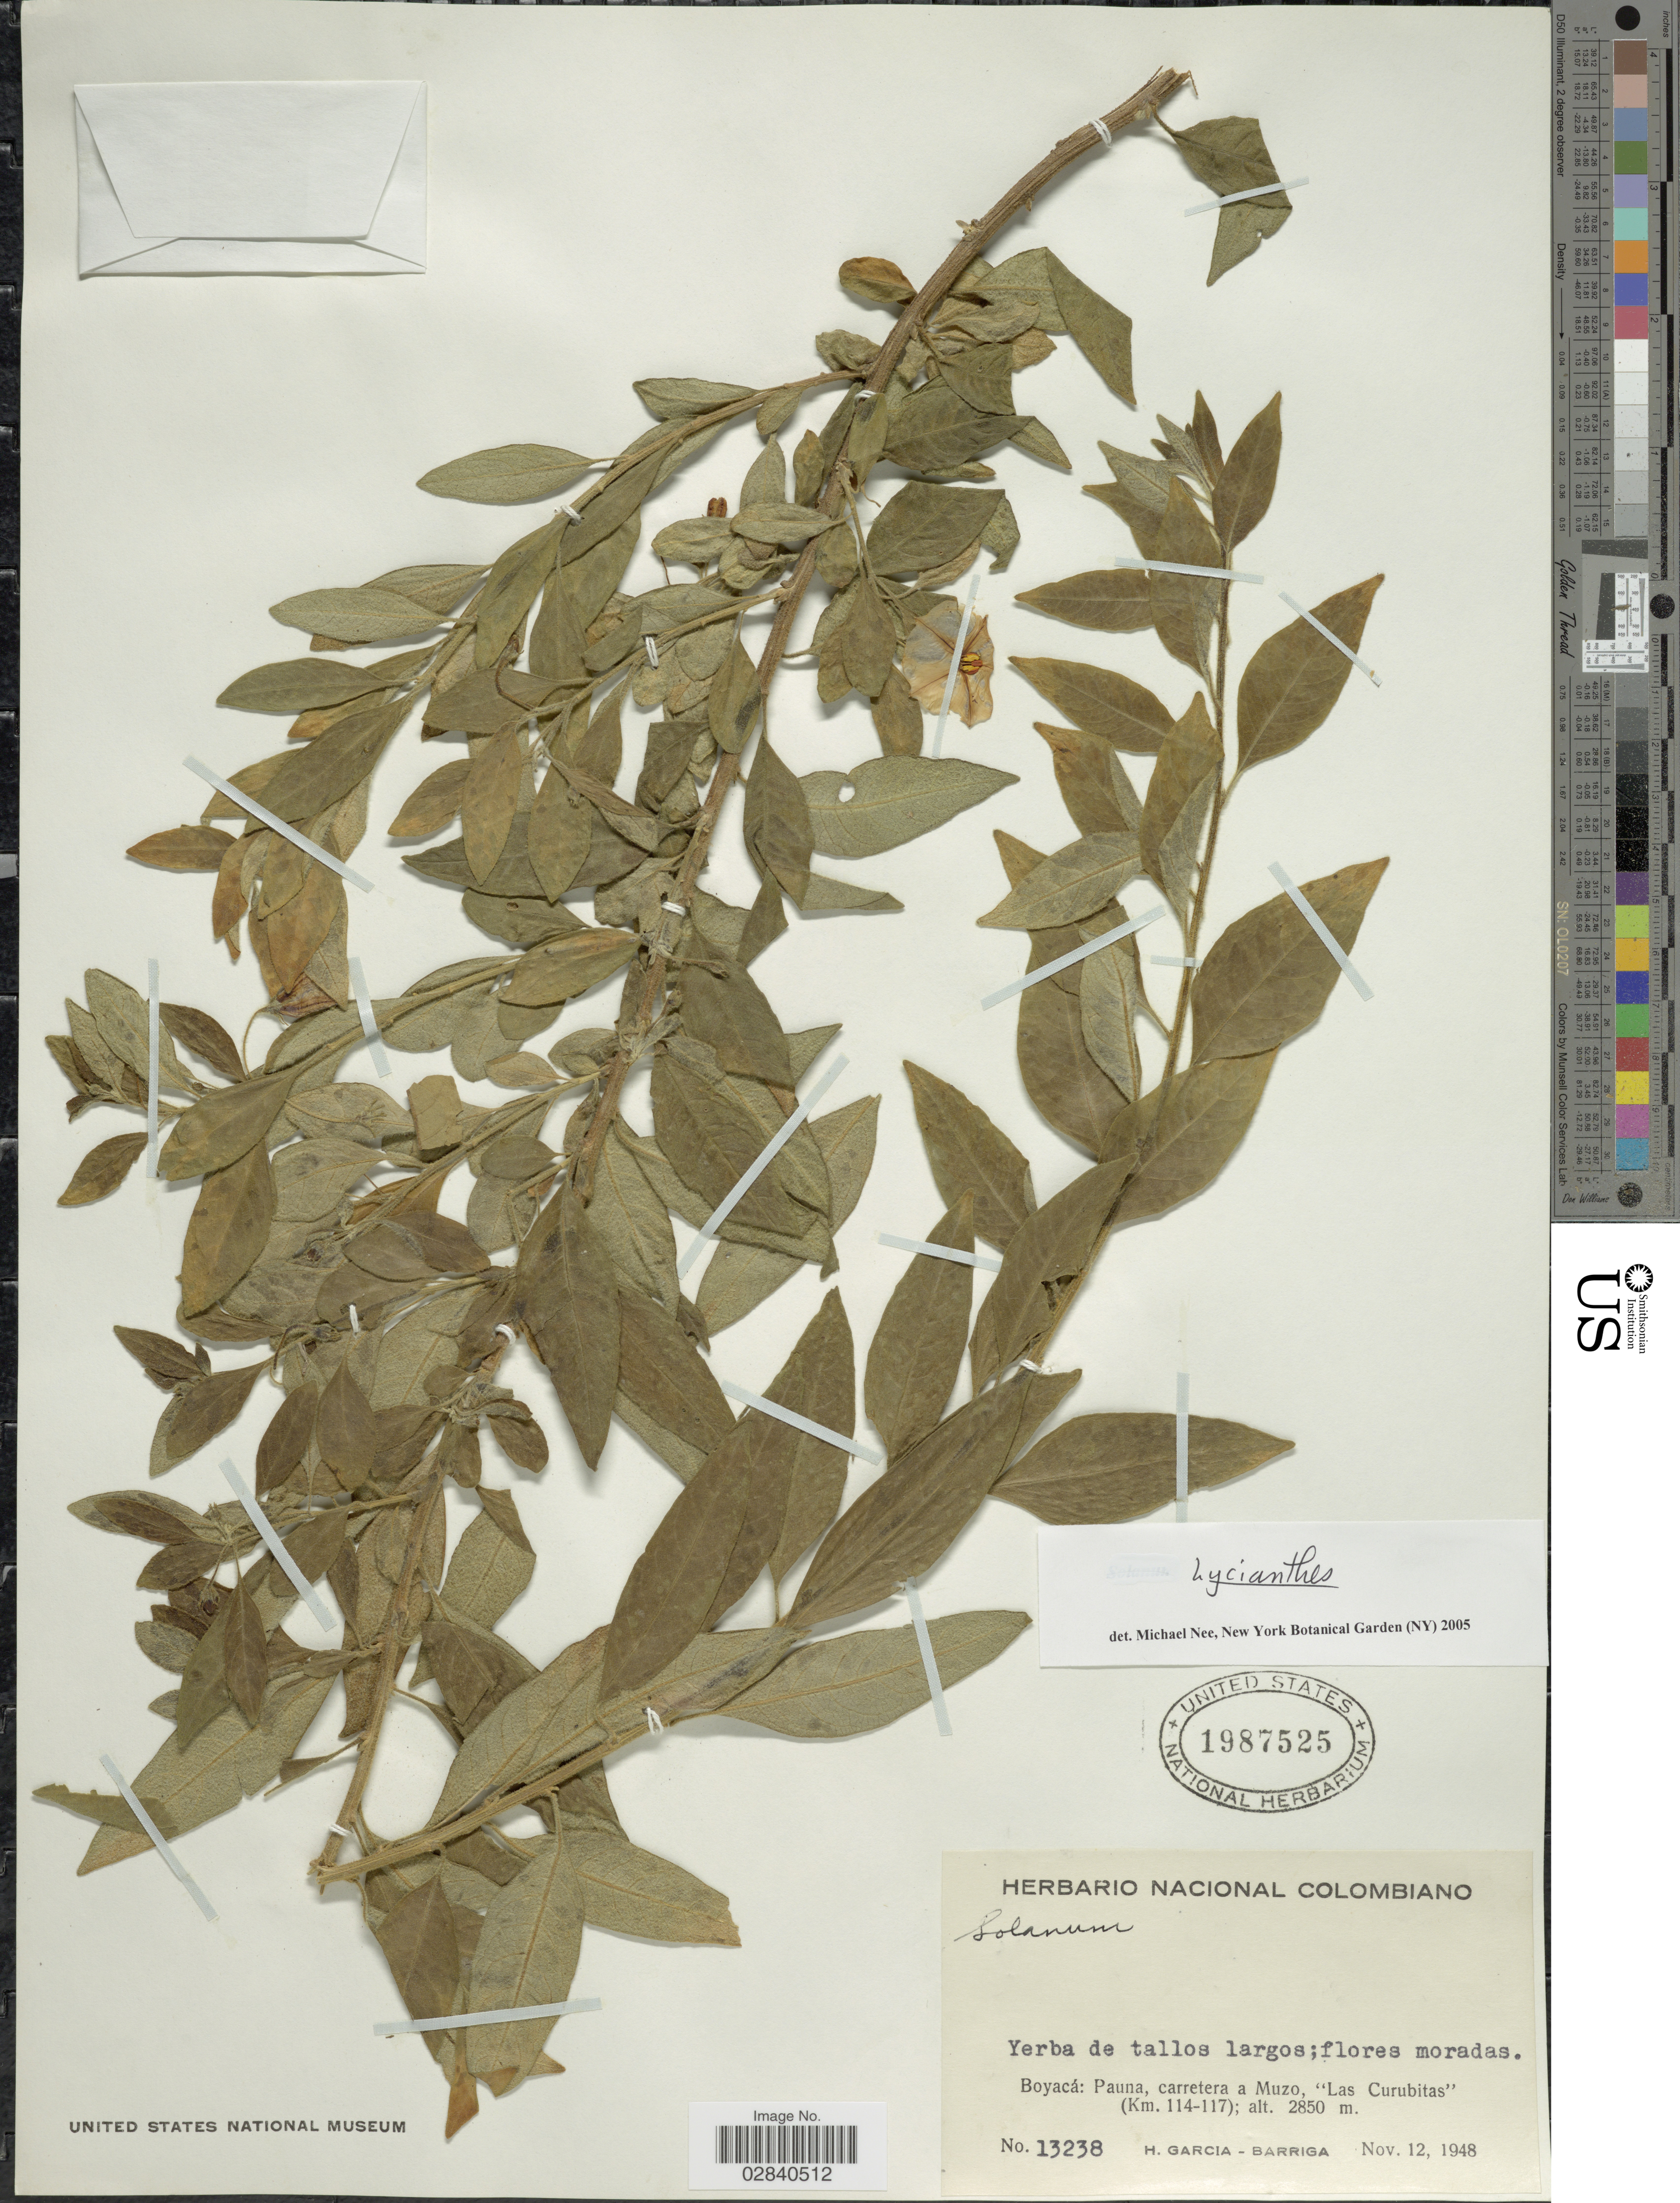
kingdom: Plantae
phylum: Tracheophyta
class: Magnoliopsida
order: Solanales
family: Solanaceae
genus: Lycianthes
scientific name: Lycianthes sp.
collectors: H. García Barriga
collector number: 13238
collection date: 1948-11-12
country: Colombia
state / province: Boyacá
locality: Boyacá: Pauna, carretera a Muzo, "Las Curubitas" (Km. 114-117).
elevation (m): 2850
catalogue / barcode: US 1987525